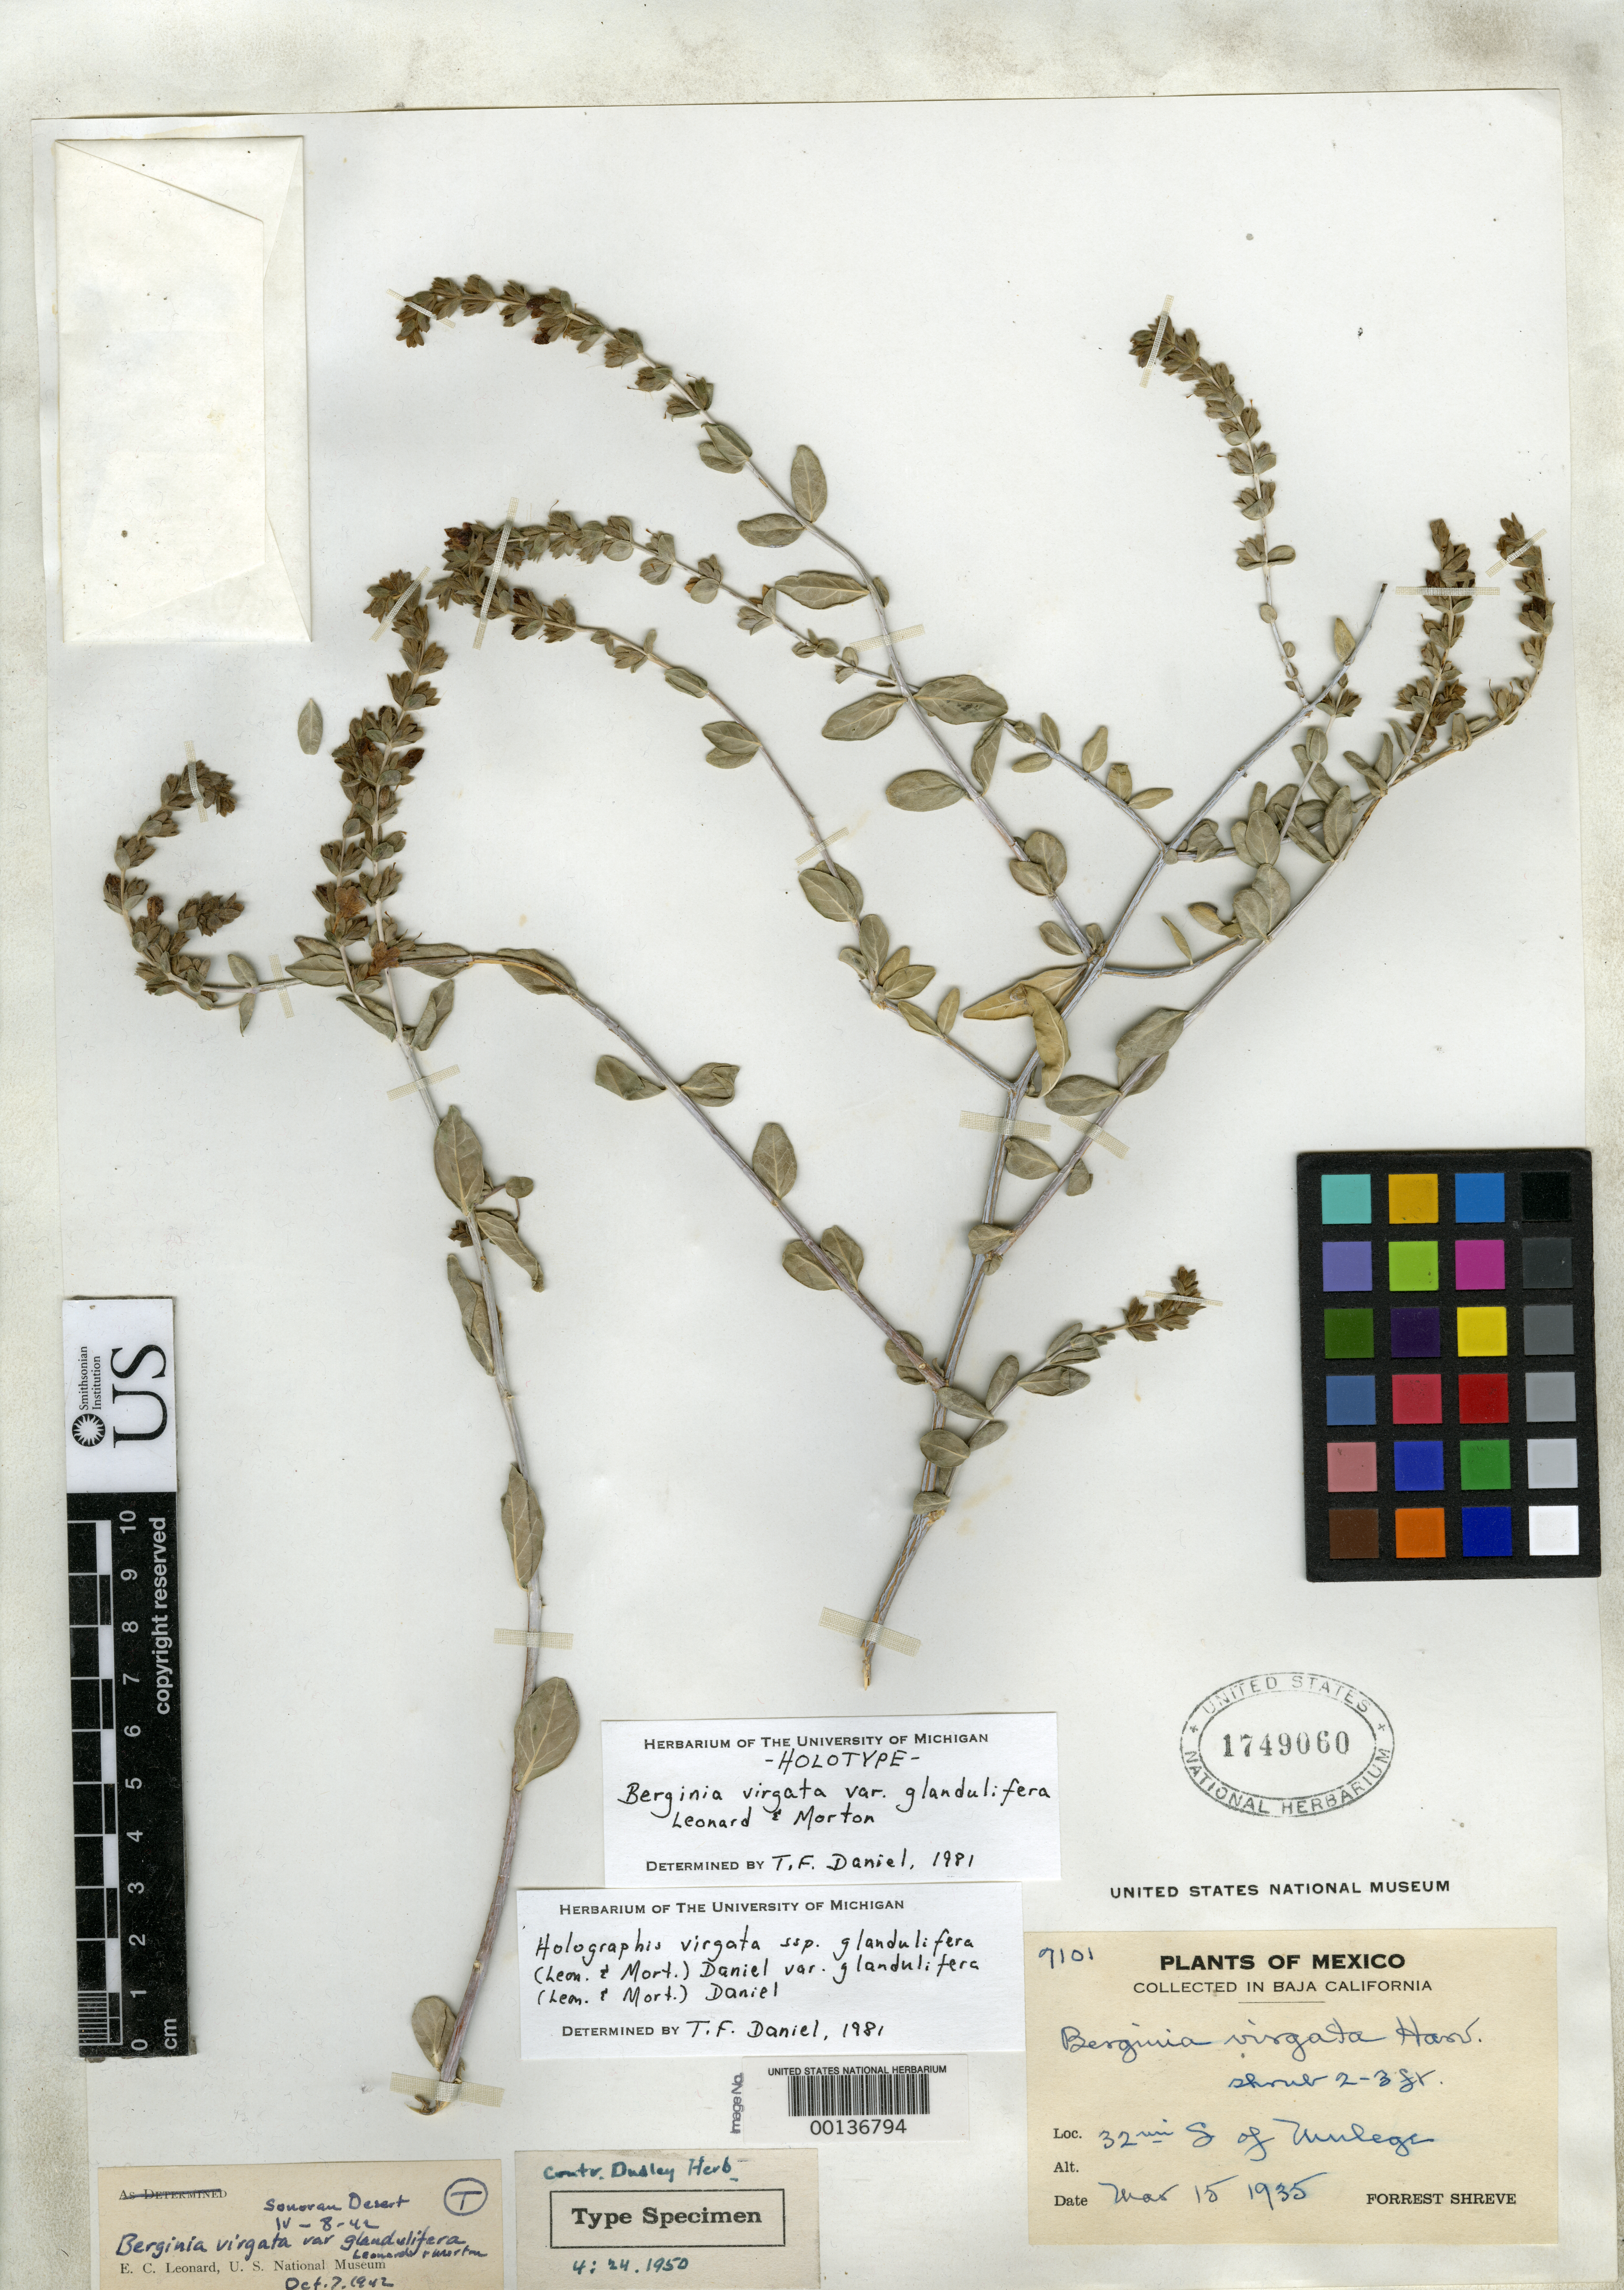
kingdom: Plantae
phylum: Tracheophyta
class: Magnoliopsida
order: Lamiales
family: Acanthaceae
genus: Berginia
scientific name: Berginia virgata var. glandulifera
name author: Leonard & C.V. Morton in Wiggins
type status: Holotype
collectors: F. Shreve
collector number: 7101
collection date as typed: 15 Mar 1935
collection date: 1935-03-15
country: Mexico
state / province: Baja California Sur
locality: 2 mi S of Mulege.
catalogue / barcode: US 1749060